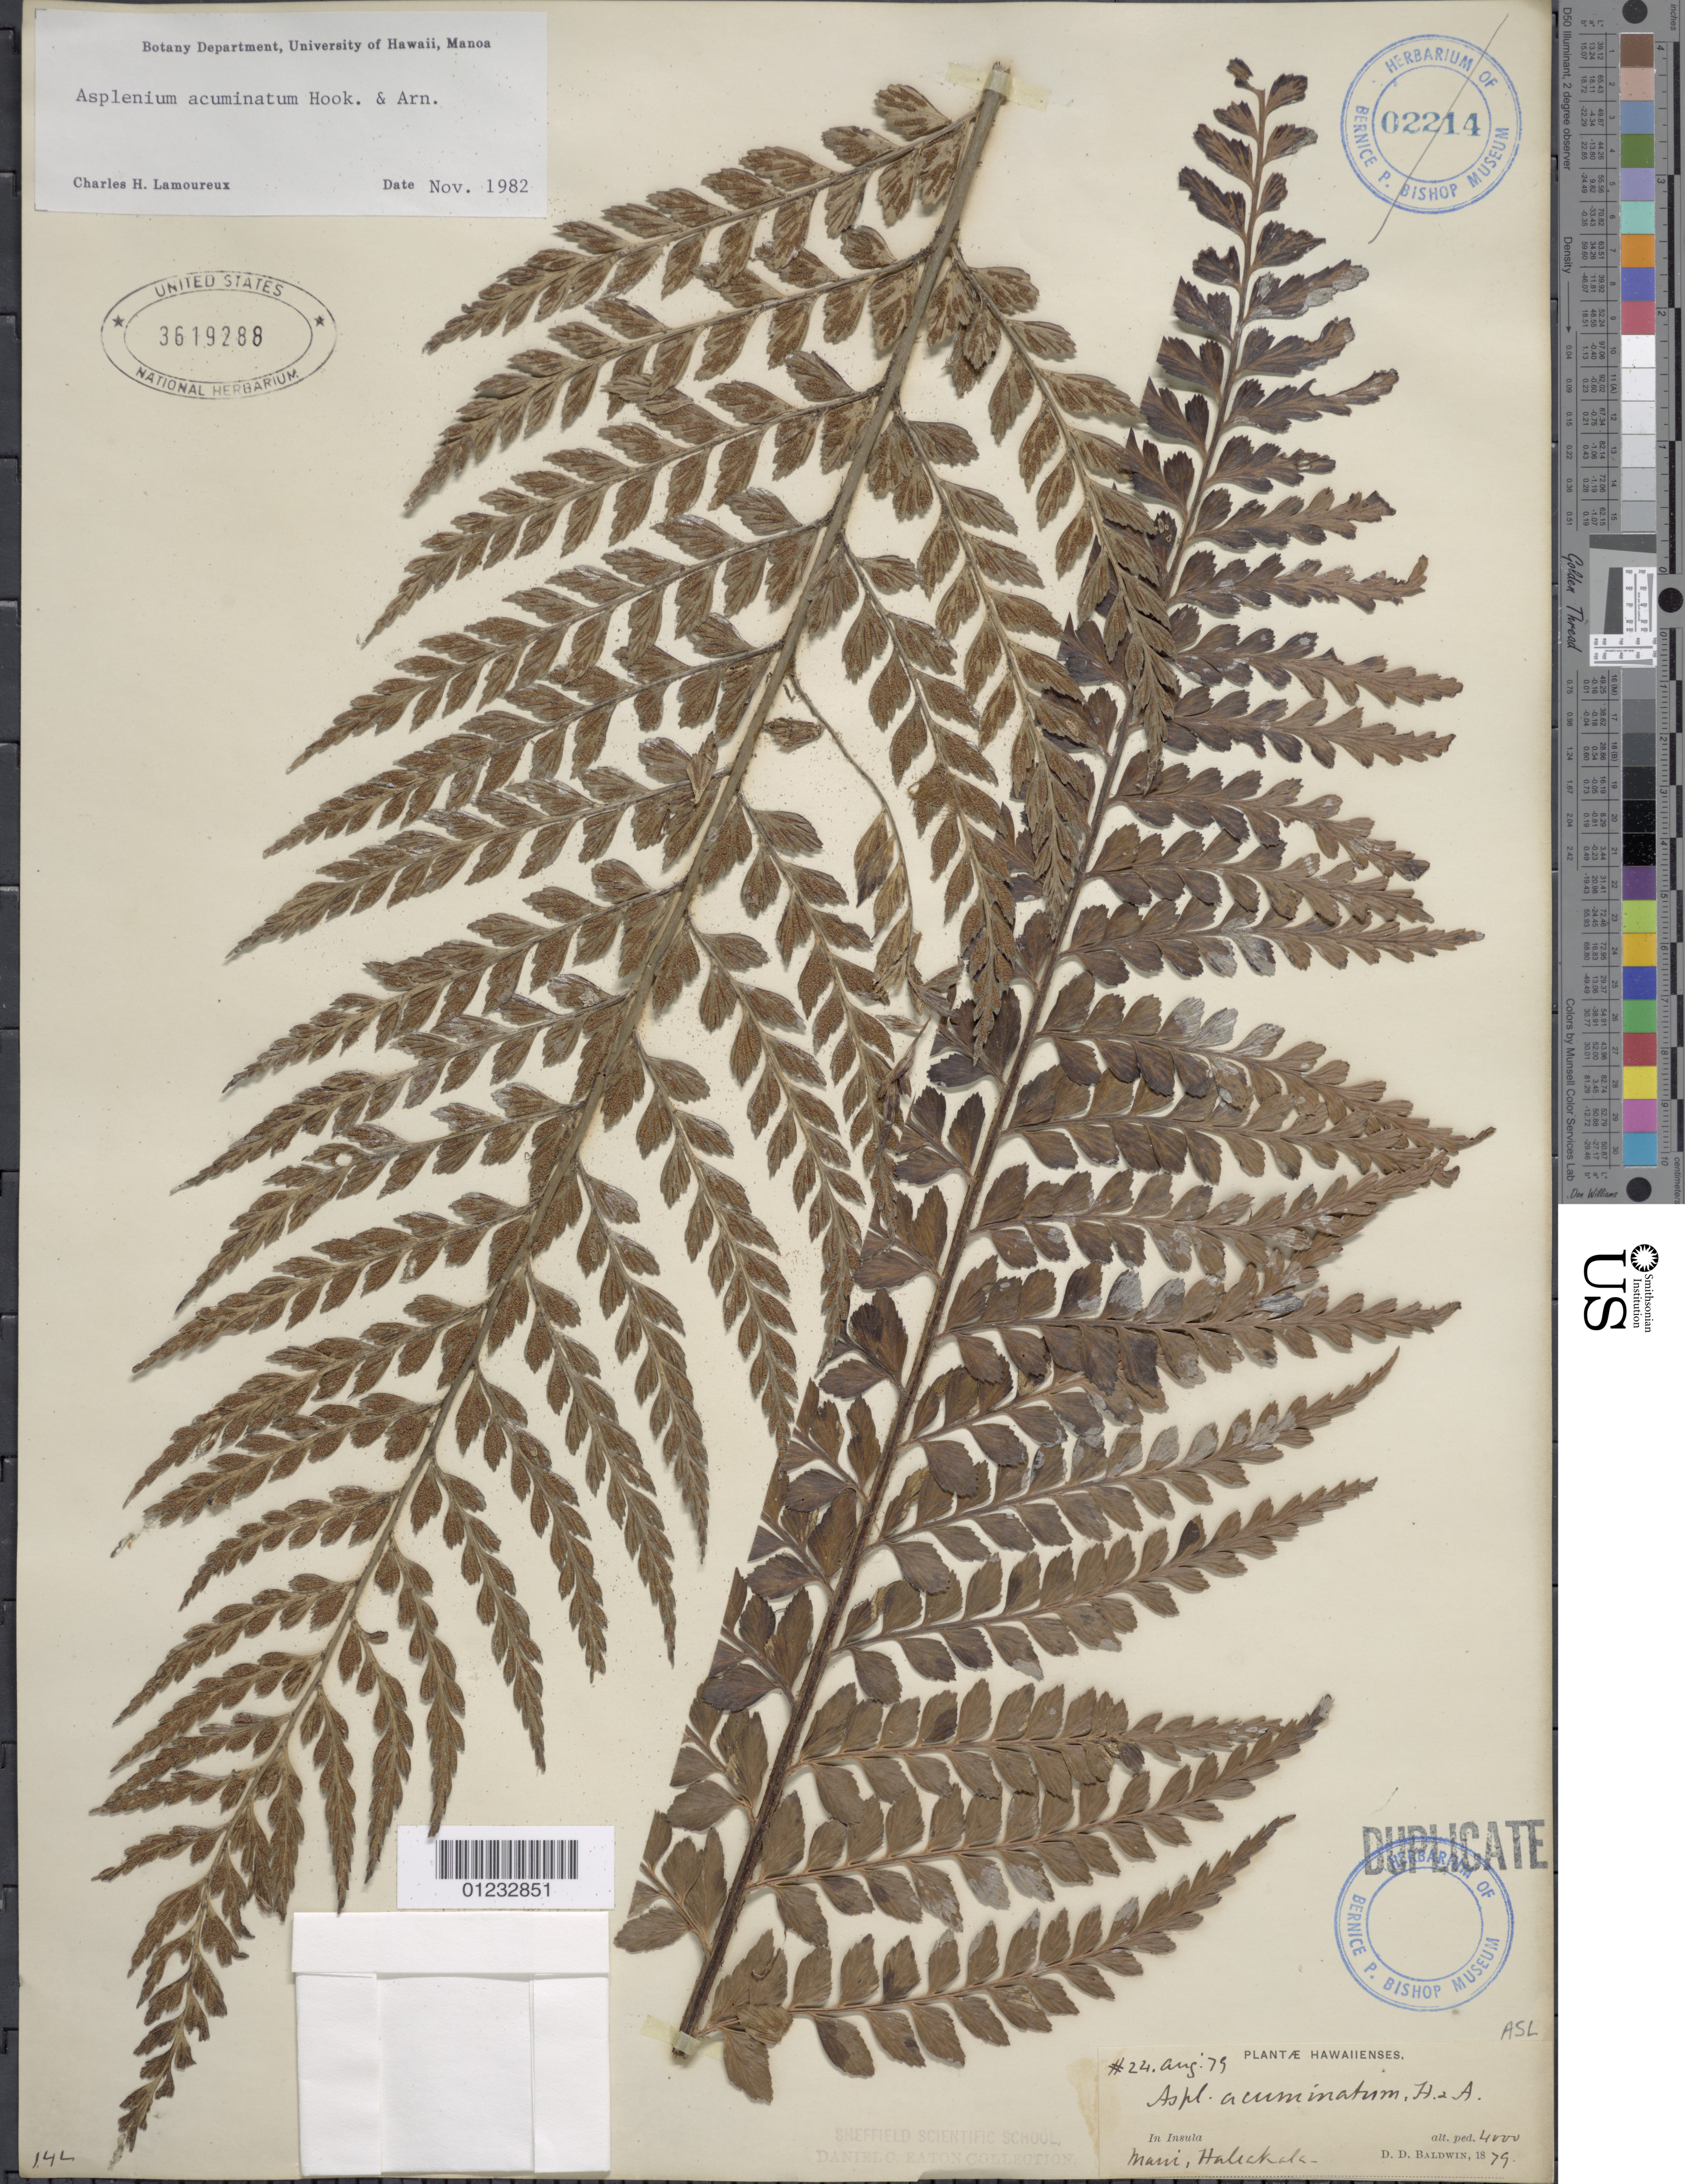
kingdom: Plantae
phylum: Tracheophyta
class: Polypodiopsida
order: Polypodiales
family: Aspleniaceae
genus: Asplenium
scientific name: Asplenium acuminatum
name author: Hook. & Arn.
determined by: Lamoureux, C. H.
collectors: D. Baldwin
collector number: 24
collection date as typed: Aug 1879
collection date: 1879-08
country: United States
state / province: Hawaii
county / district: Maui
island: Maui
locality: In Insula, Haleakala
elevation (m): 1219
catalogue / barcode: US 3619288